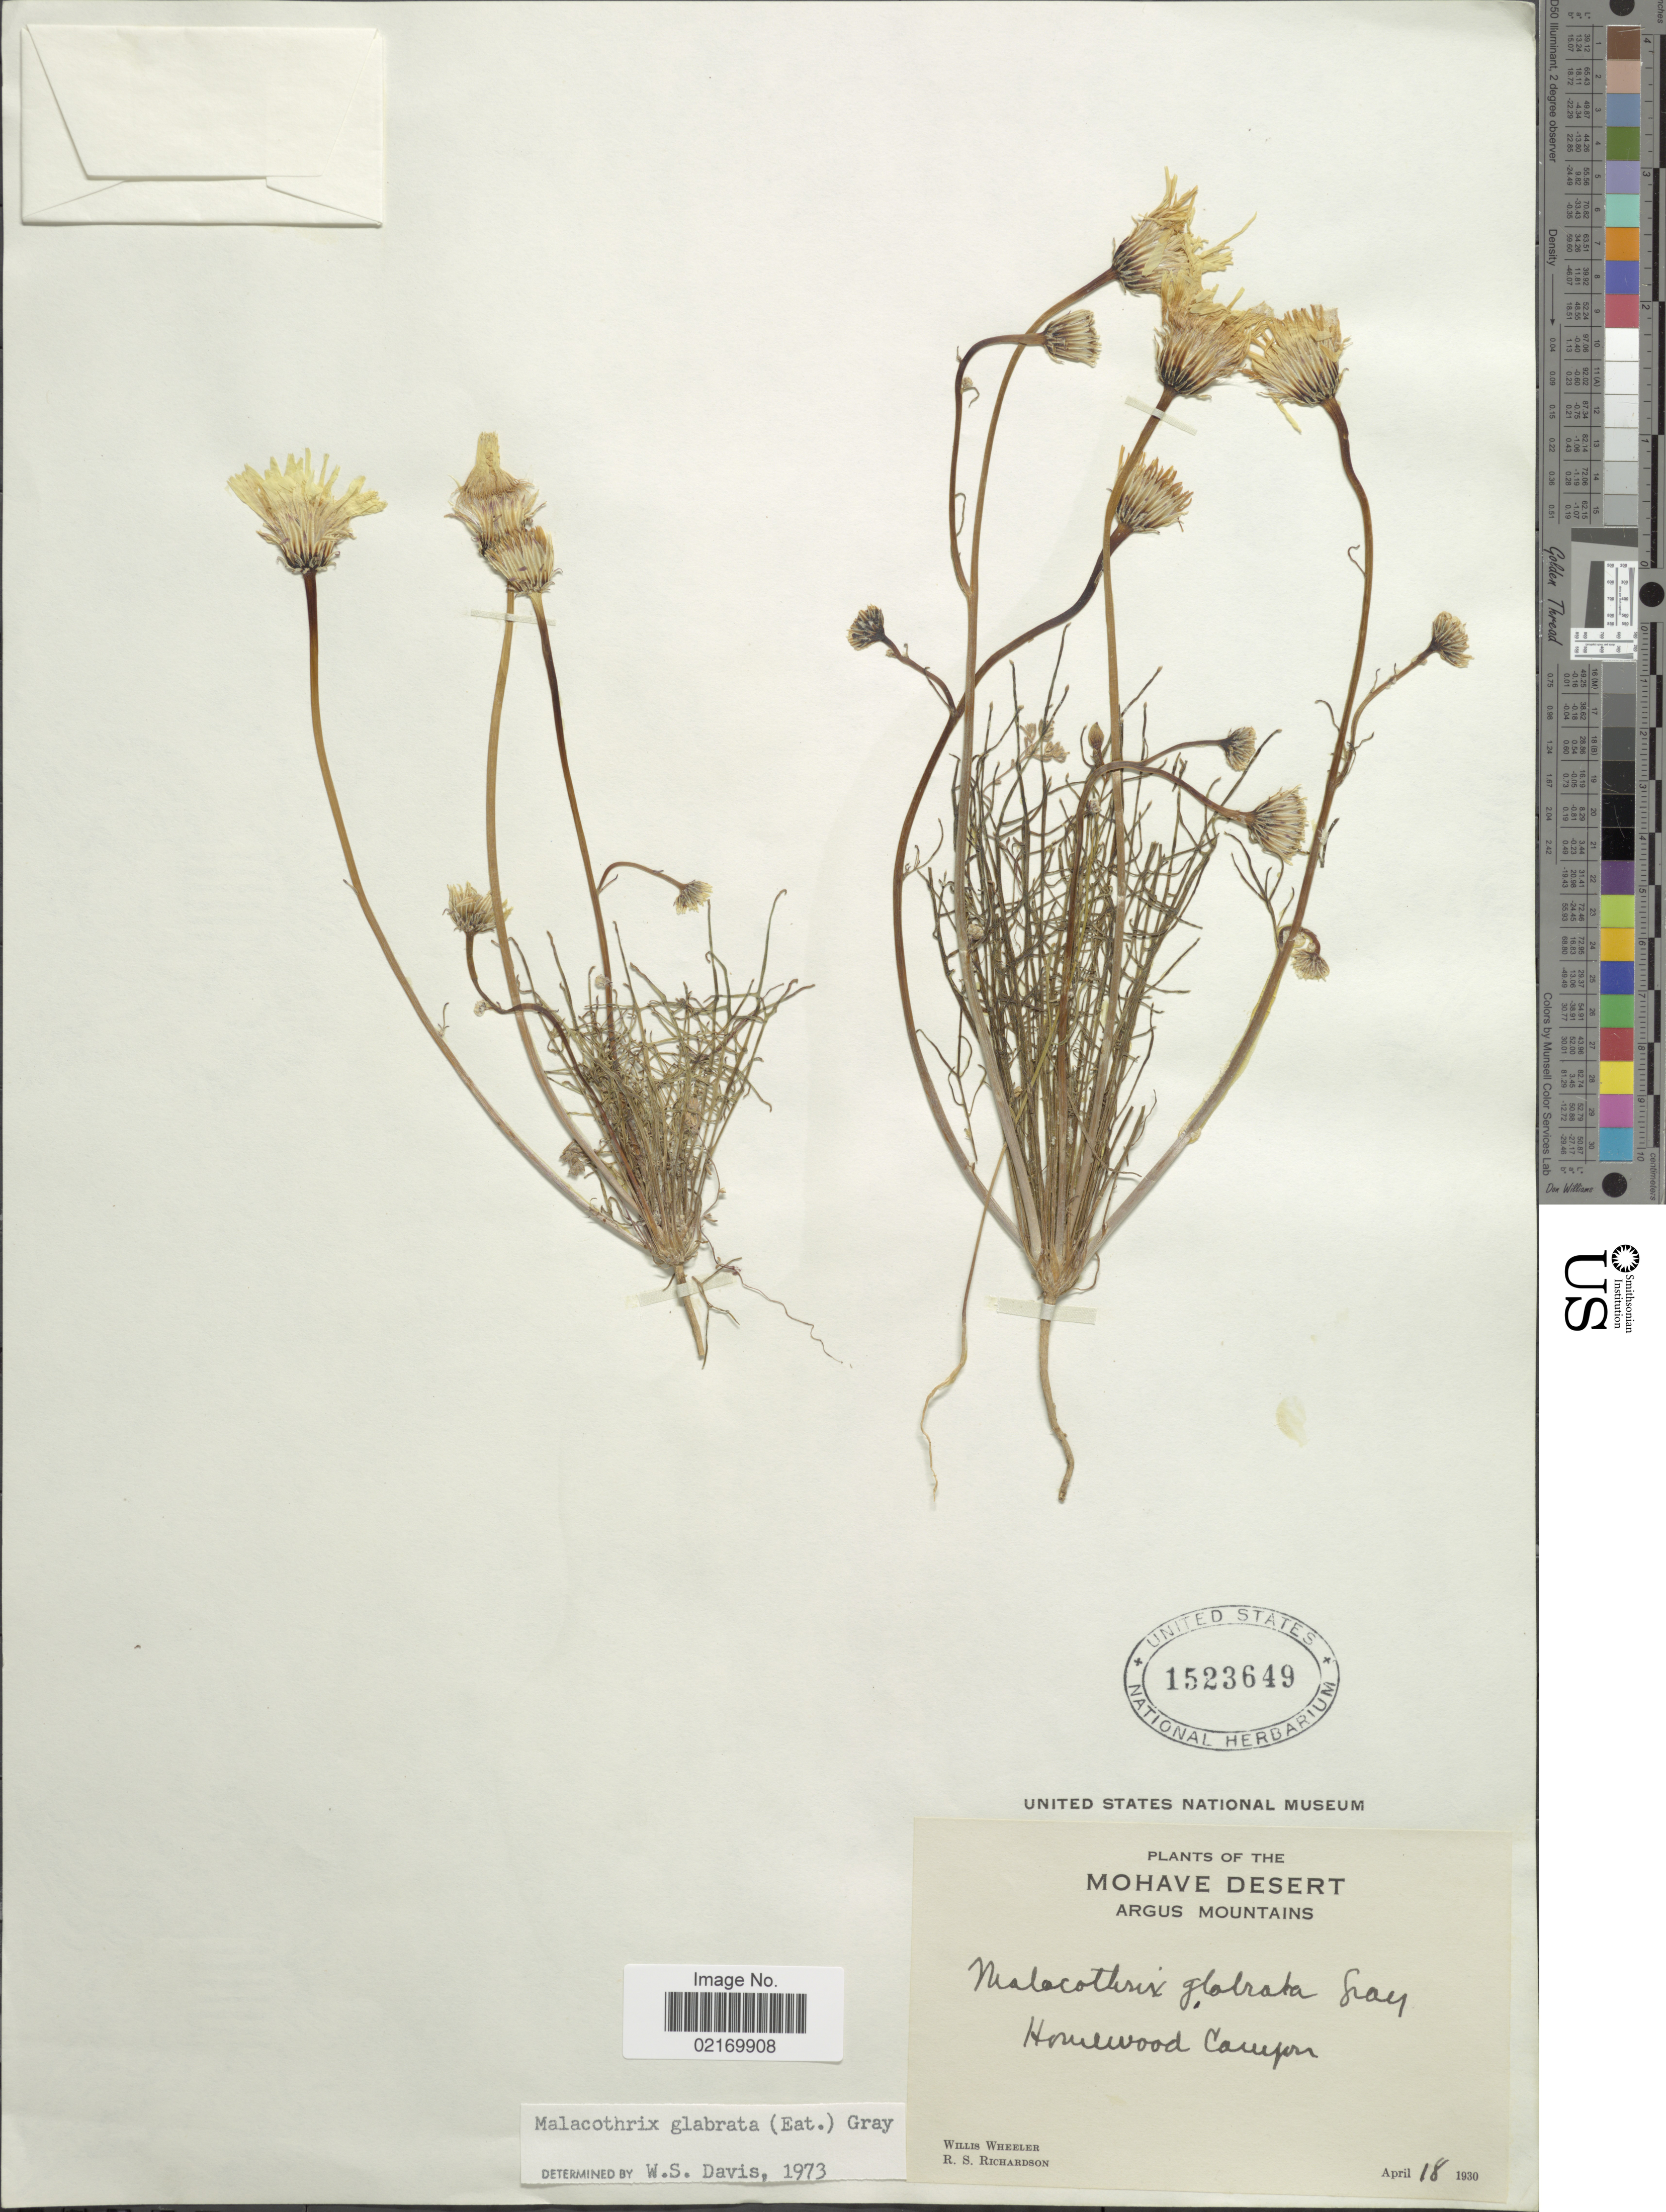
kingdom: Plantae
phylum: Tracheophyta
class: Magnoliopsida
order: Asterales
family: Asteraceae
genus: Malacothrix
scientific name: Malacothrix glabrata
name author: (A. Gray ex D.C. Eaton) A. Gray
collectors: W. Wheeler & R. Richardson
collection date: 1930-04-18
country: United States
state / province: California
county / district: Kern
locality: Mohave Desert, Argus Mountains, Homewood Canyon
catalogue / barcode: US 1523649